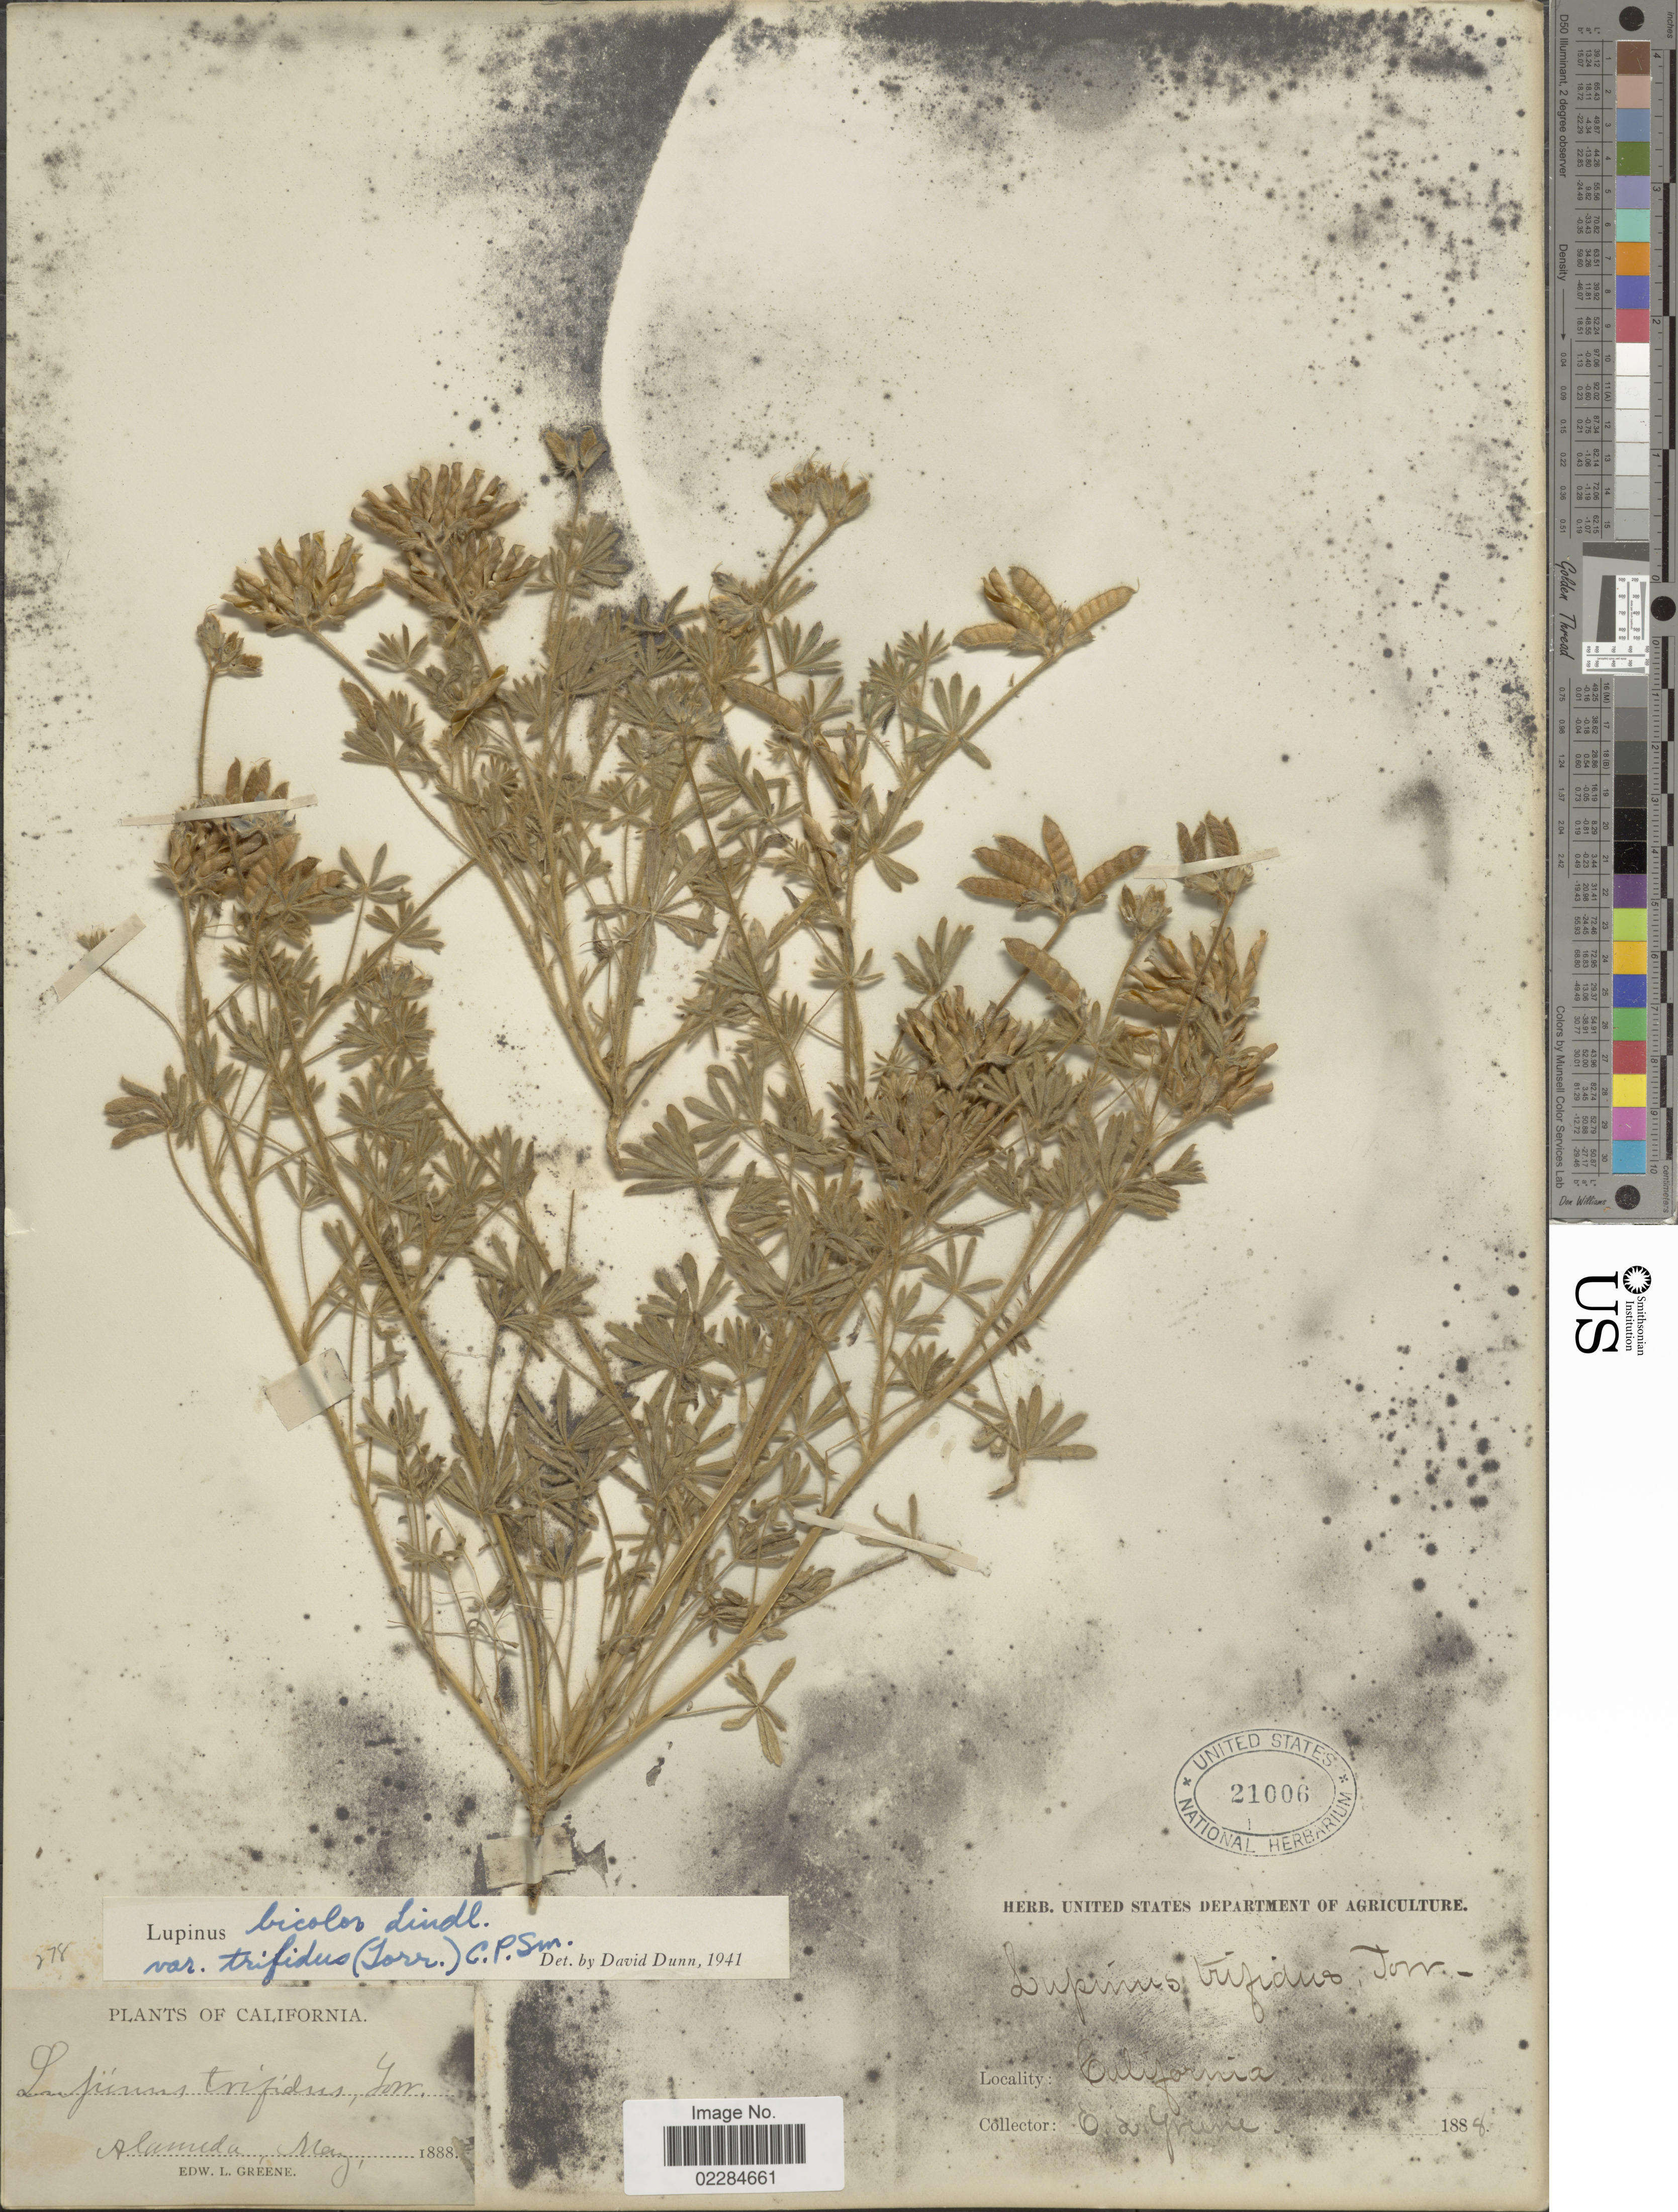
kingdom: Plantae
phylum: Tracheophyta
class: Magnoliopsida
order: Fabales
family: Fabaceae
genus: Lupinus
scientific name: Lupinus bicolor var. trifidus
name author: (S. Watson) C.P. Sm.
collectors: E. L. Greene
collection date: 1888-05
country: United States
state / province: California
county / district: Alameda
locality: Alameda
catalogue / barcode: US 21006